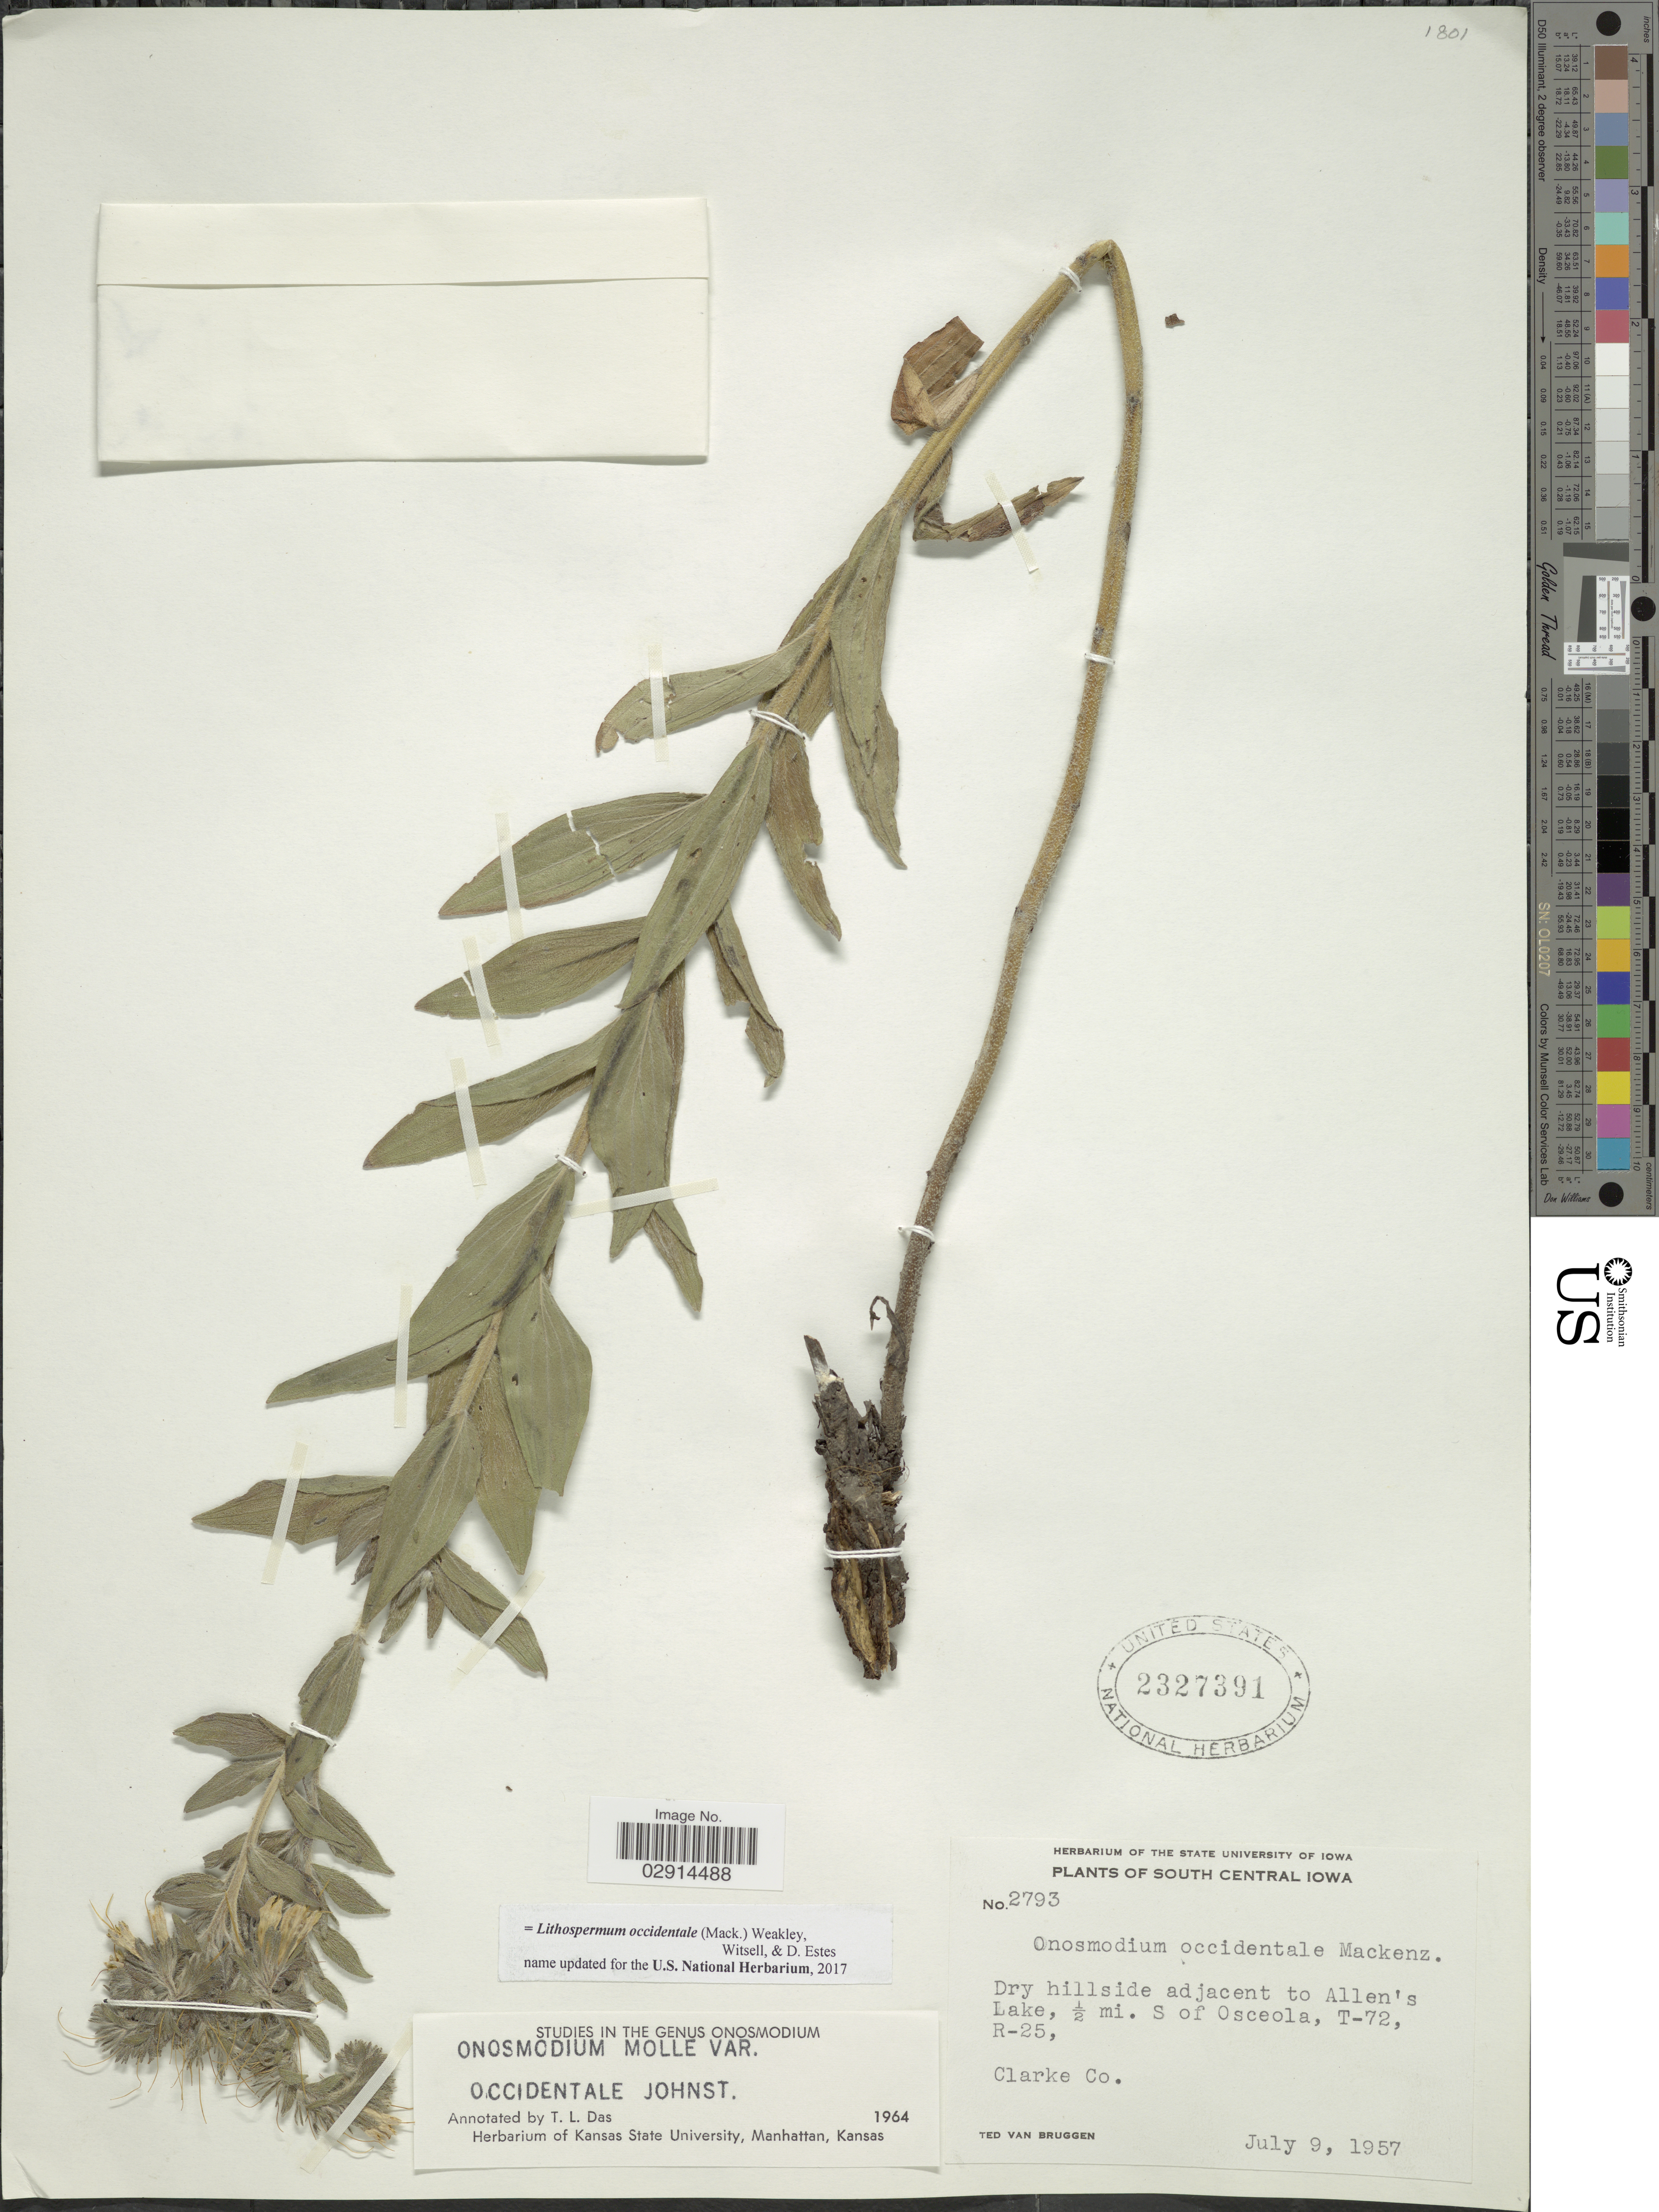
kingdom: Plantae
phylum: Tracheophyta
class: Magnoliopsida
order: Boraginales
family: Boraginaceae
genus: Lithospermum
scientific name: Lithospermum occidentale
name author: (Mack.) Weakley et al.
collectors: T. van Bruggen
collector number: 2793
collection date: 1957-07-09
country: United States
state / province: Iowa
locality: South Central Iowa. Dry hillside adjacent to Allen's Lake, ½ mi. S of Osceola, T-72, R-25, Clarke Co.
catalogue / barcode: US 2327391